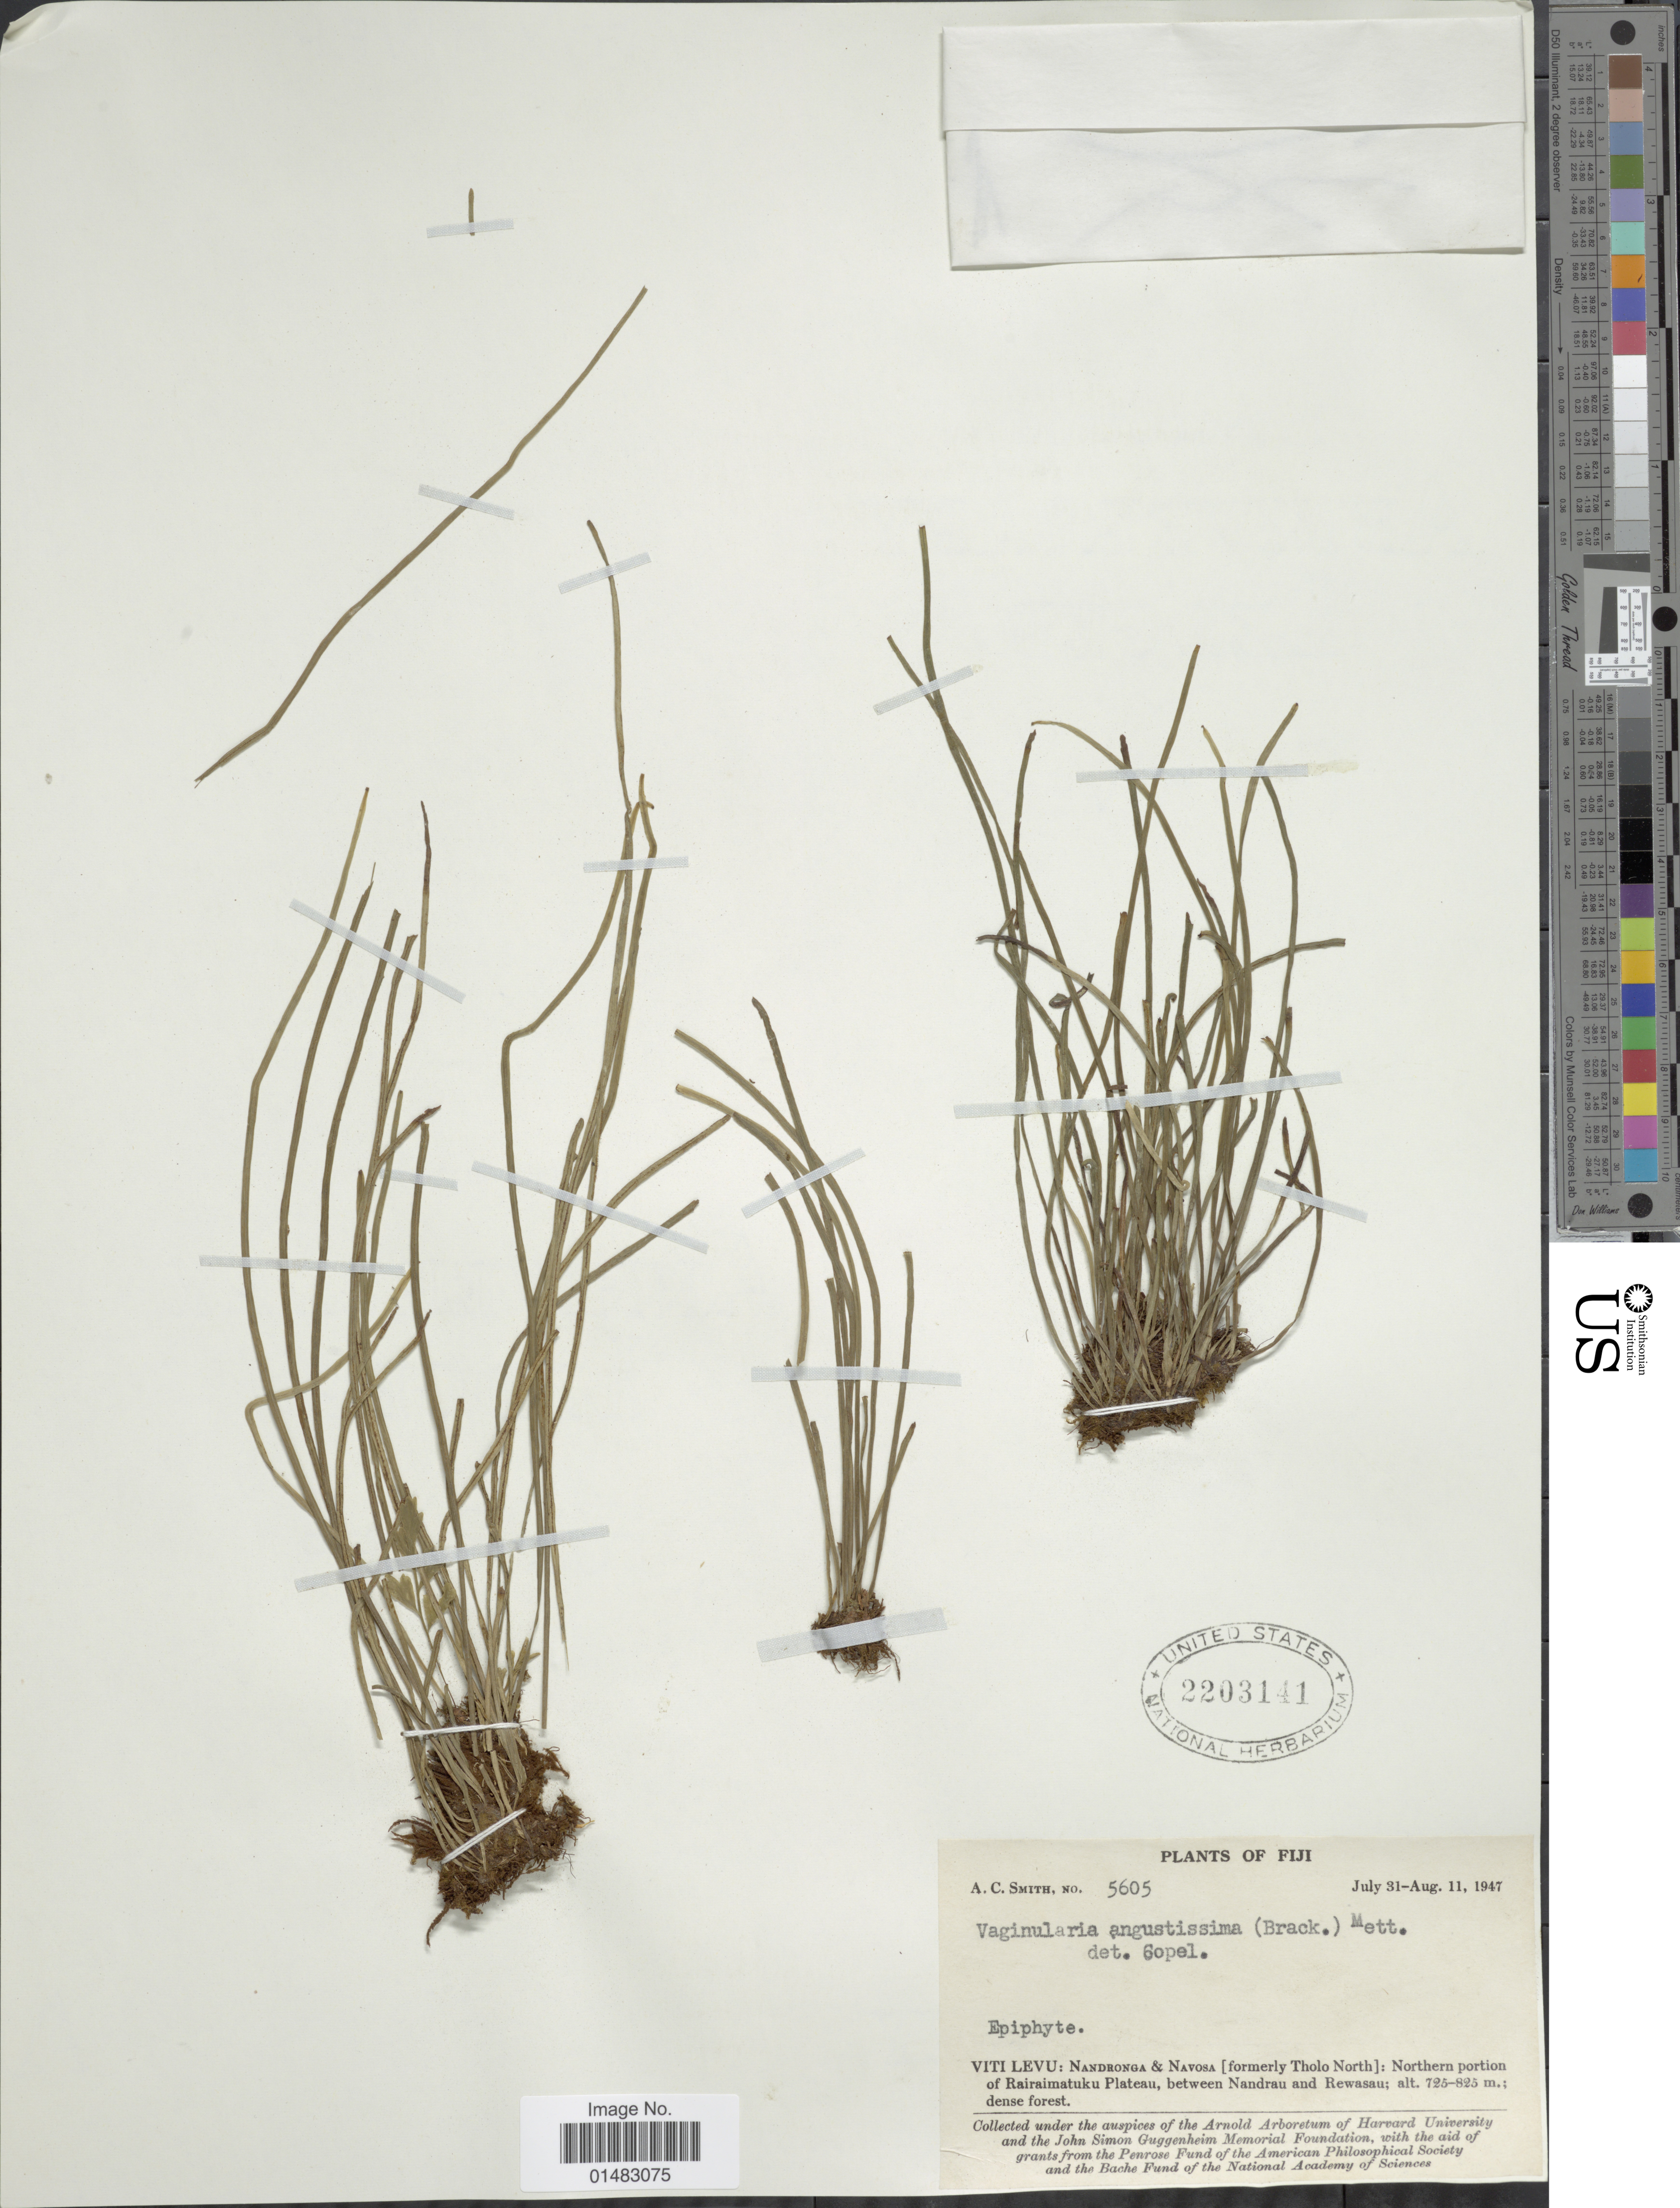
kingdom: Plantae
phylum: Tracheophyta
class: Polypodiopsida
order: Polypodiales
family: Pteridaceae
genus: Vaginularia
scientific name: Vaginularia angustissima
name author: (Brack.) Mett.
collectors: A. C. Smith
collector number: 5605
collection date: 1947-07-31/1947-08-11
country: Fiji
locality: Viti Levu: Nandronga & Navosa [formerly Tholo North]: Northern portion of Rairaimatuku Plateau, between Nandrau and Rewasau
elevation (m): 725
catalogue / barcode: US 2203141